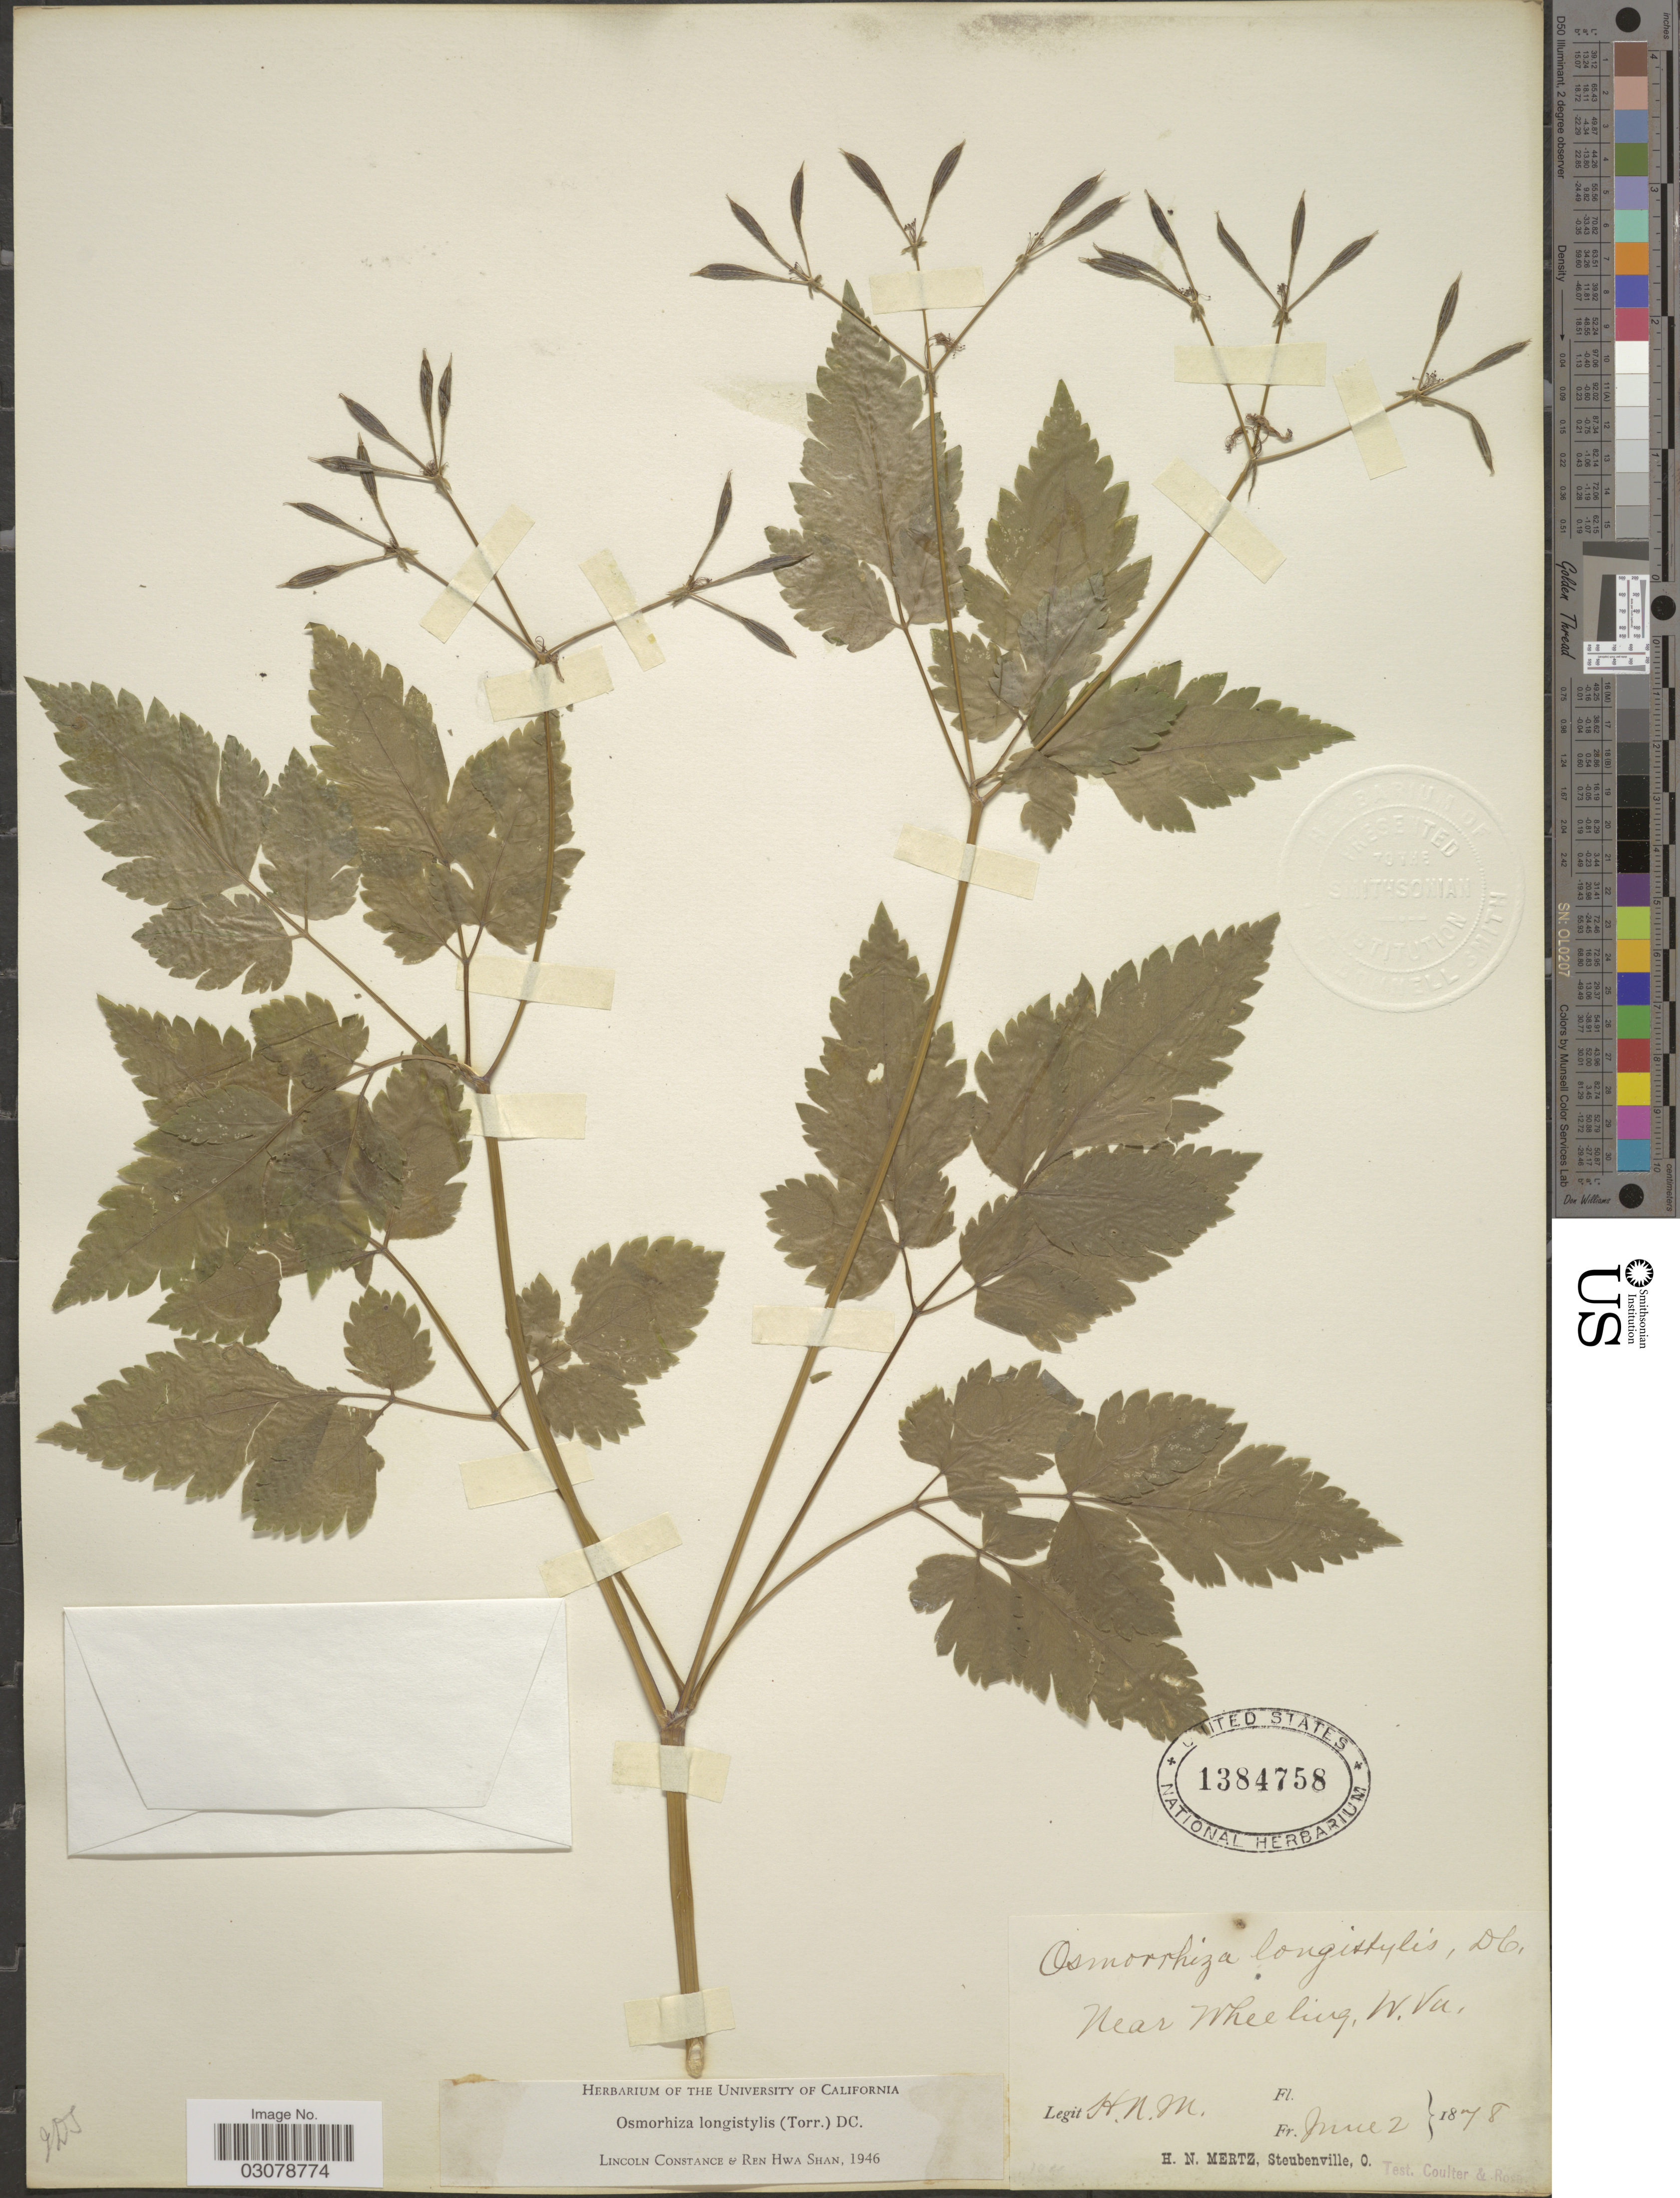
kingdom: Plantae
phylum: Tracheophyta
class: Magnoliopsida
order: Apiales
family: Apiaceae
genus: Osmorhiza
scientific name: Osmorhiza longistylis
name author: (Torr.) DC.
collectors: H. Mertz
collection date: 1878-06-02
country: United States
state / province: West Virginia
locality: Near Wheeling.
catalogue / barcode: US 1384758